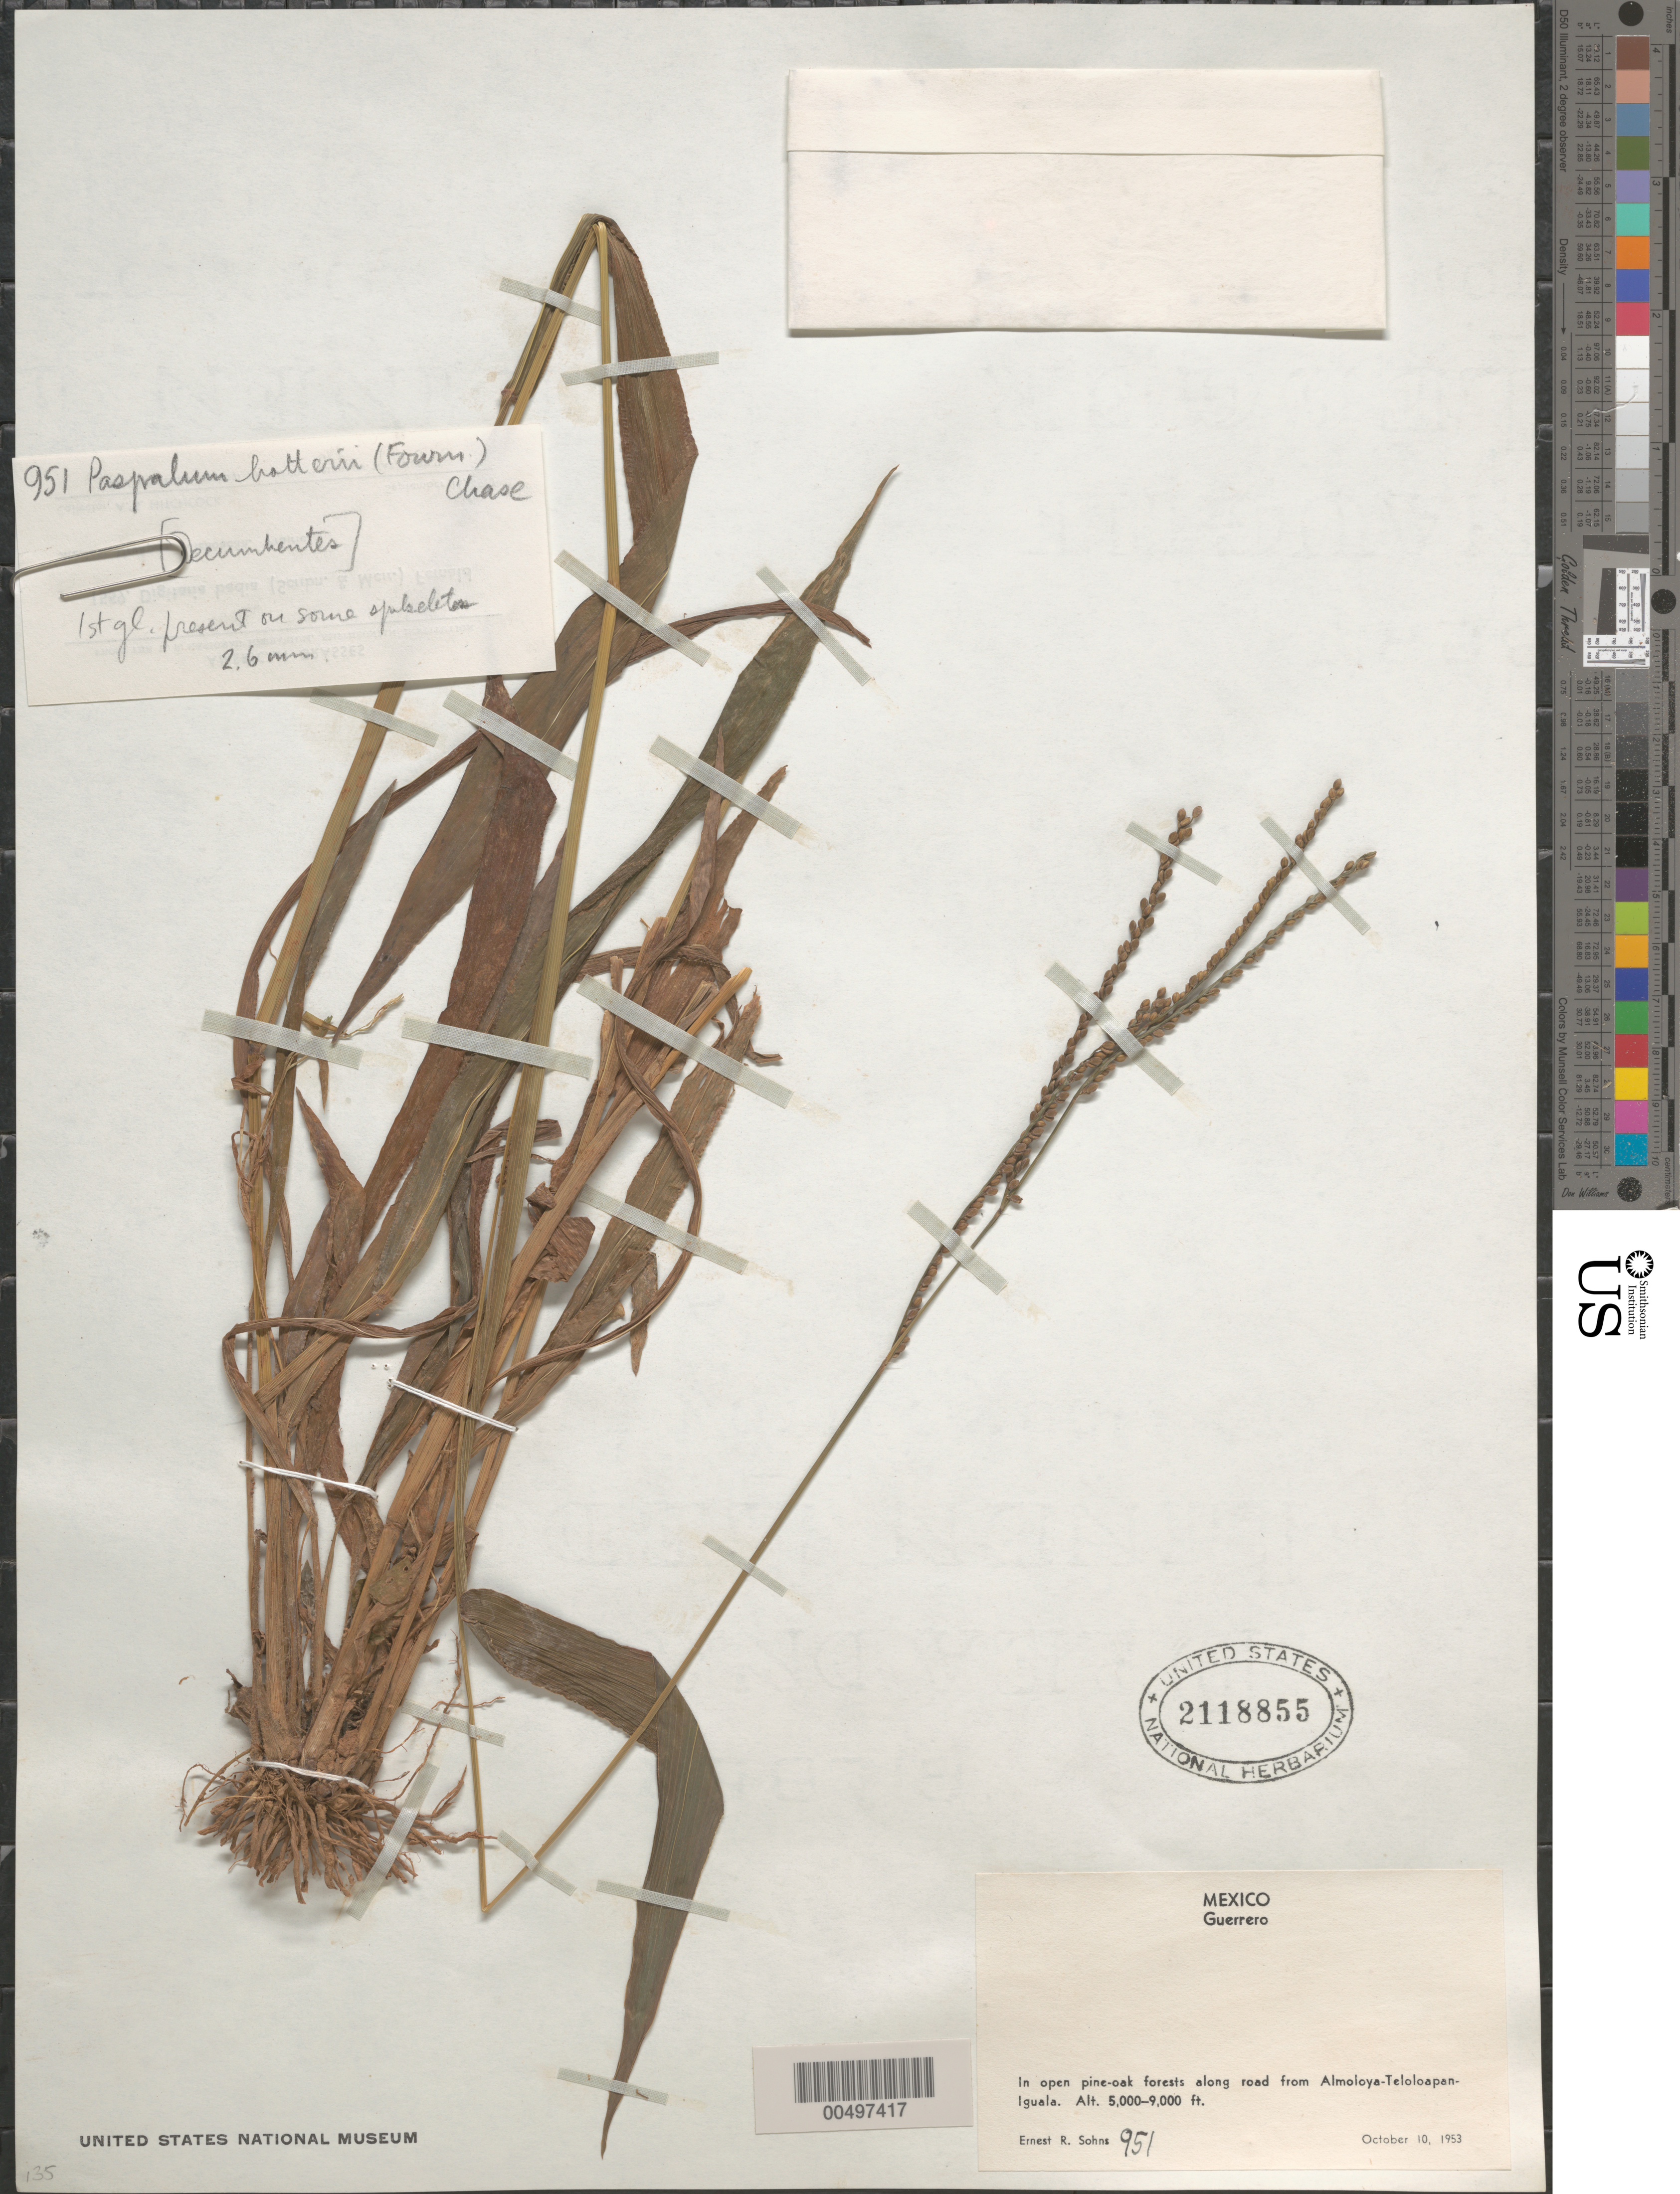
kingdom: Plantae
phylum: Tracheophyta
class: Liliopsida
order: Poales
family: Poaceae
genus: Paspalum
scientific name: Paspalum botteri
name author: (E. Fourn.) Chase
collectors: E. R. Sohns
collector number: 951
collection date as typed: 10 Oct 1953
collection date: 1953-10-10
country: Mexico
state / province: Guerrero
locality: Along rd from Almoloya - Teloloapan - Iguala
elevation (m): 1524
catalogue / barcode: US 2118855